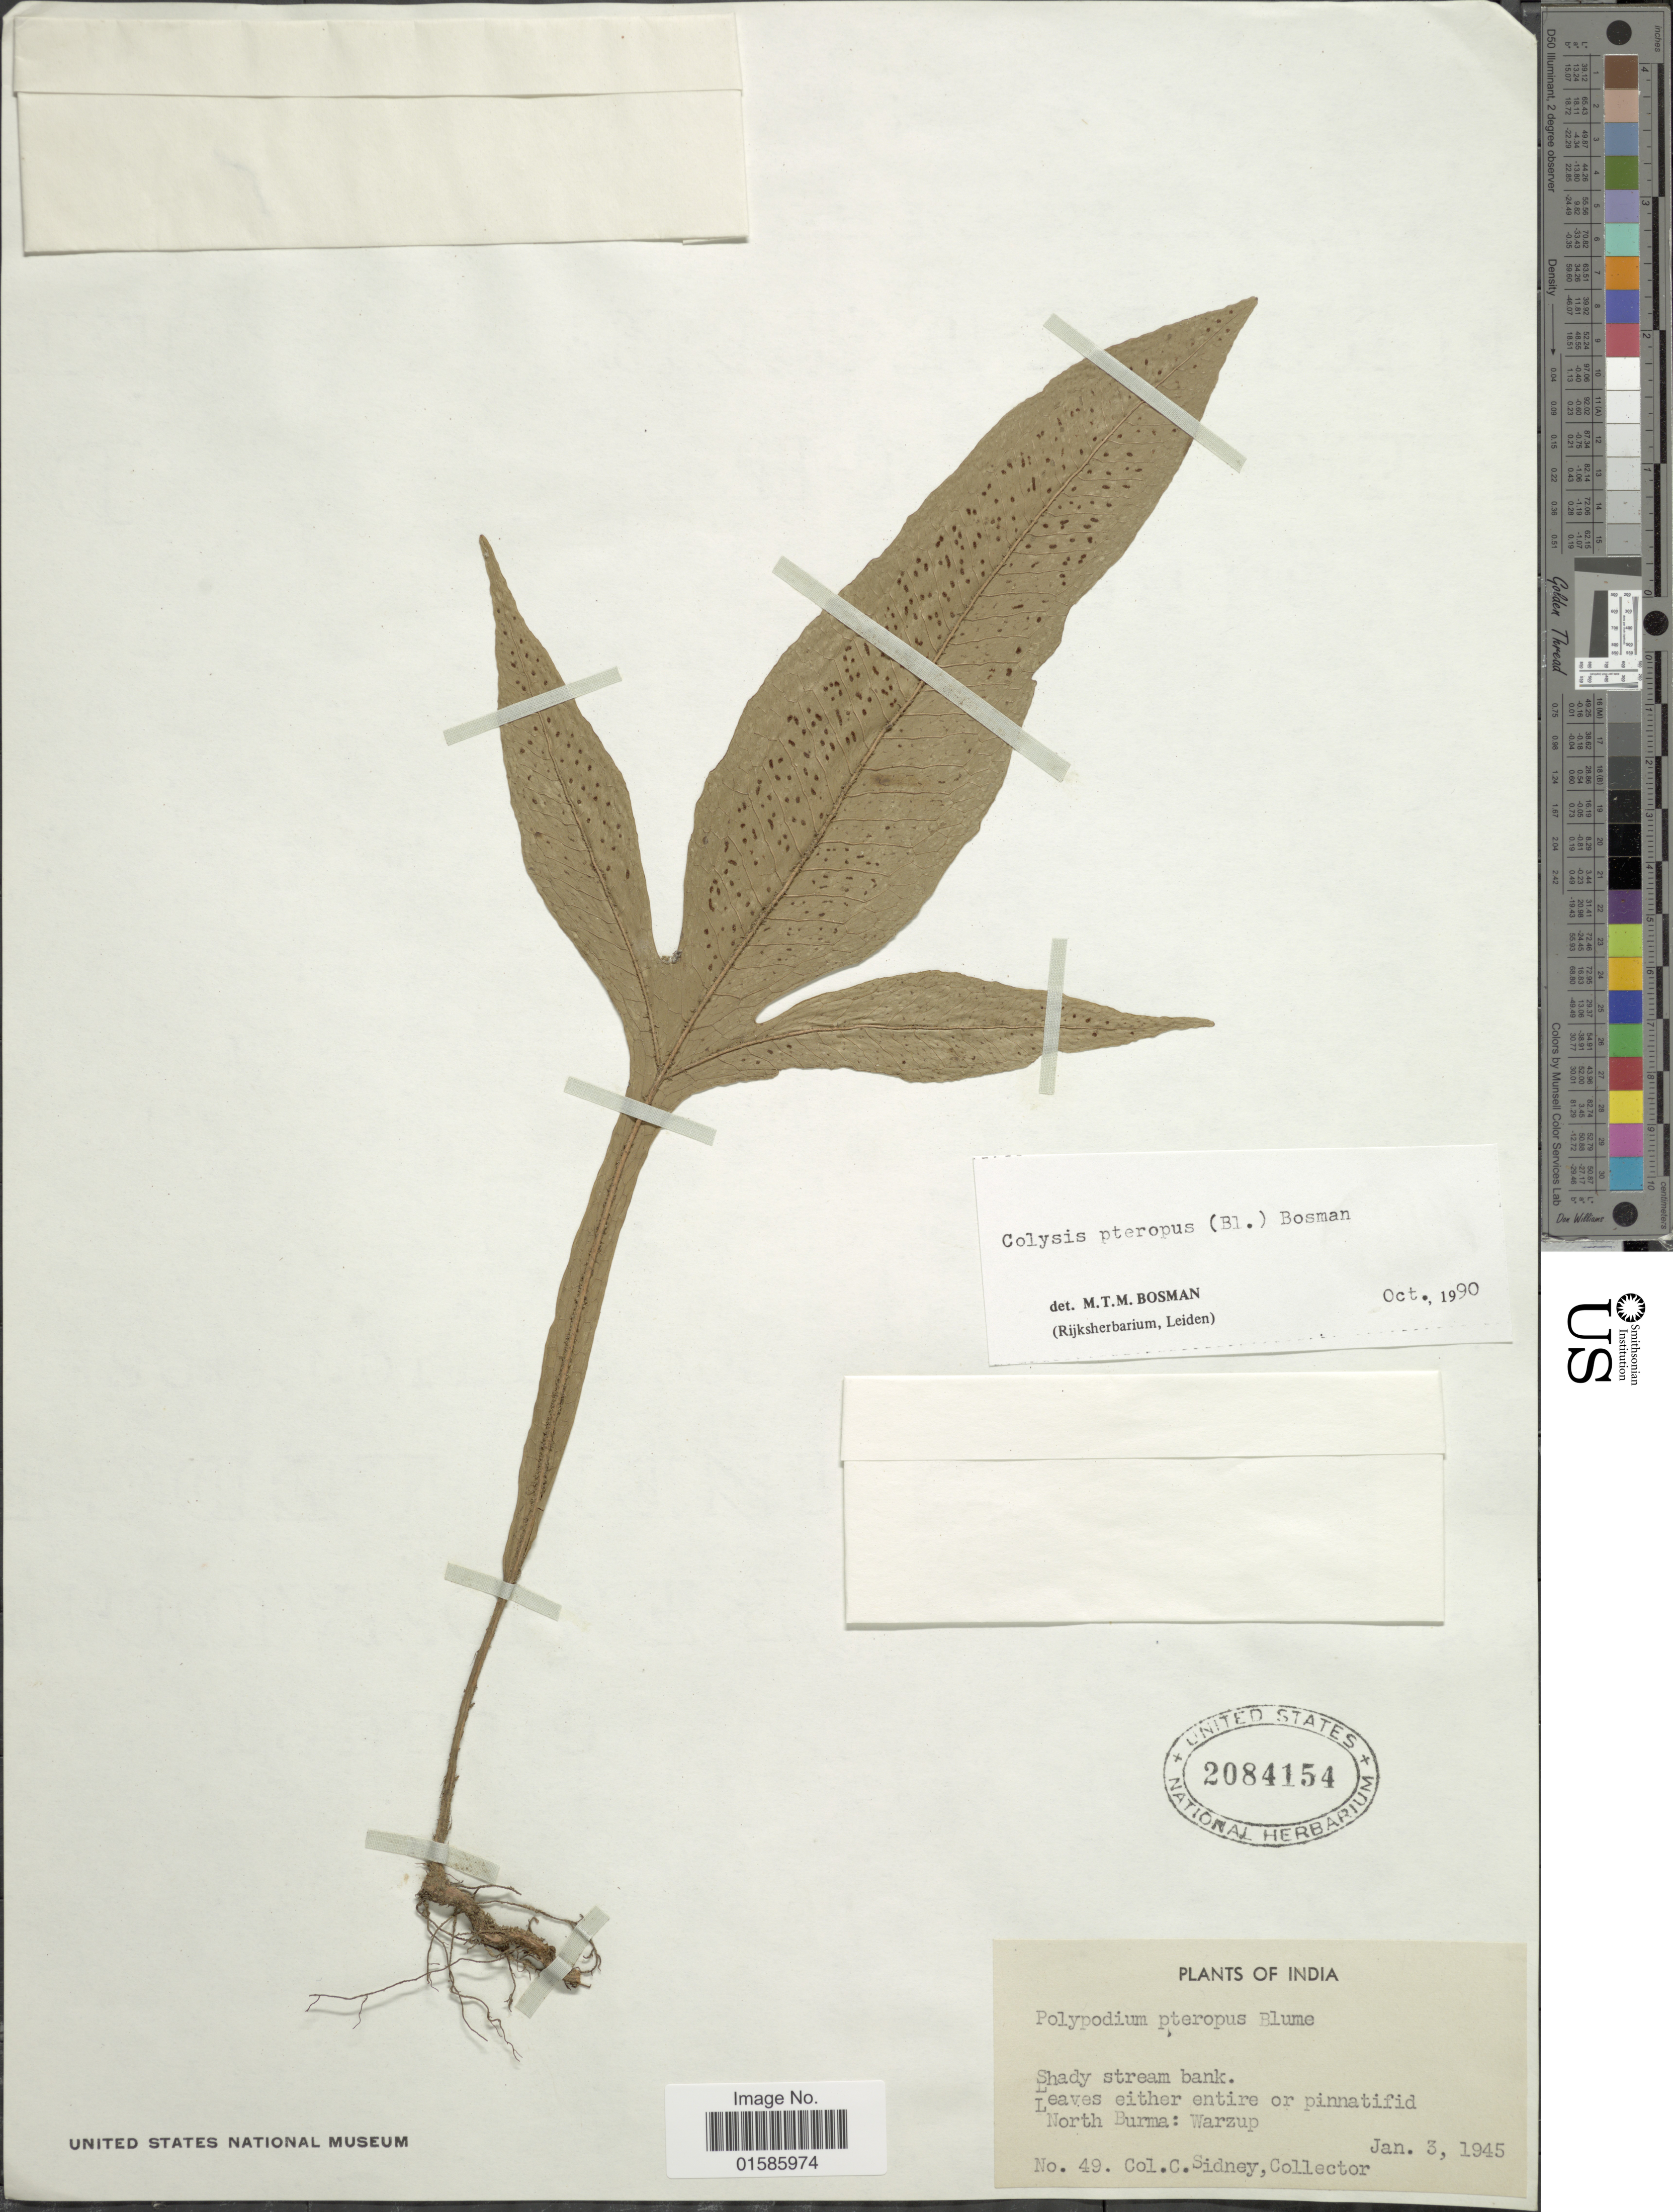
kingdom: Plantae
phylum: Tracheophyta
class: Polypodiopsida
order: Polypodiales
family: Polypodiaceae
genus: Microsorum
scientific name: Microsorum pteropus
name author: (Blume) Copel.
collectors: C. Sidney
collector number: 49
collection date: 1945-01-03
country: Myanmar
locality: "India". North Burma: Warzup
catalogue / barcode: US 2084154